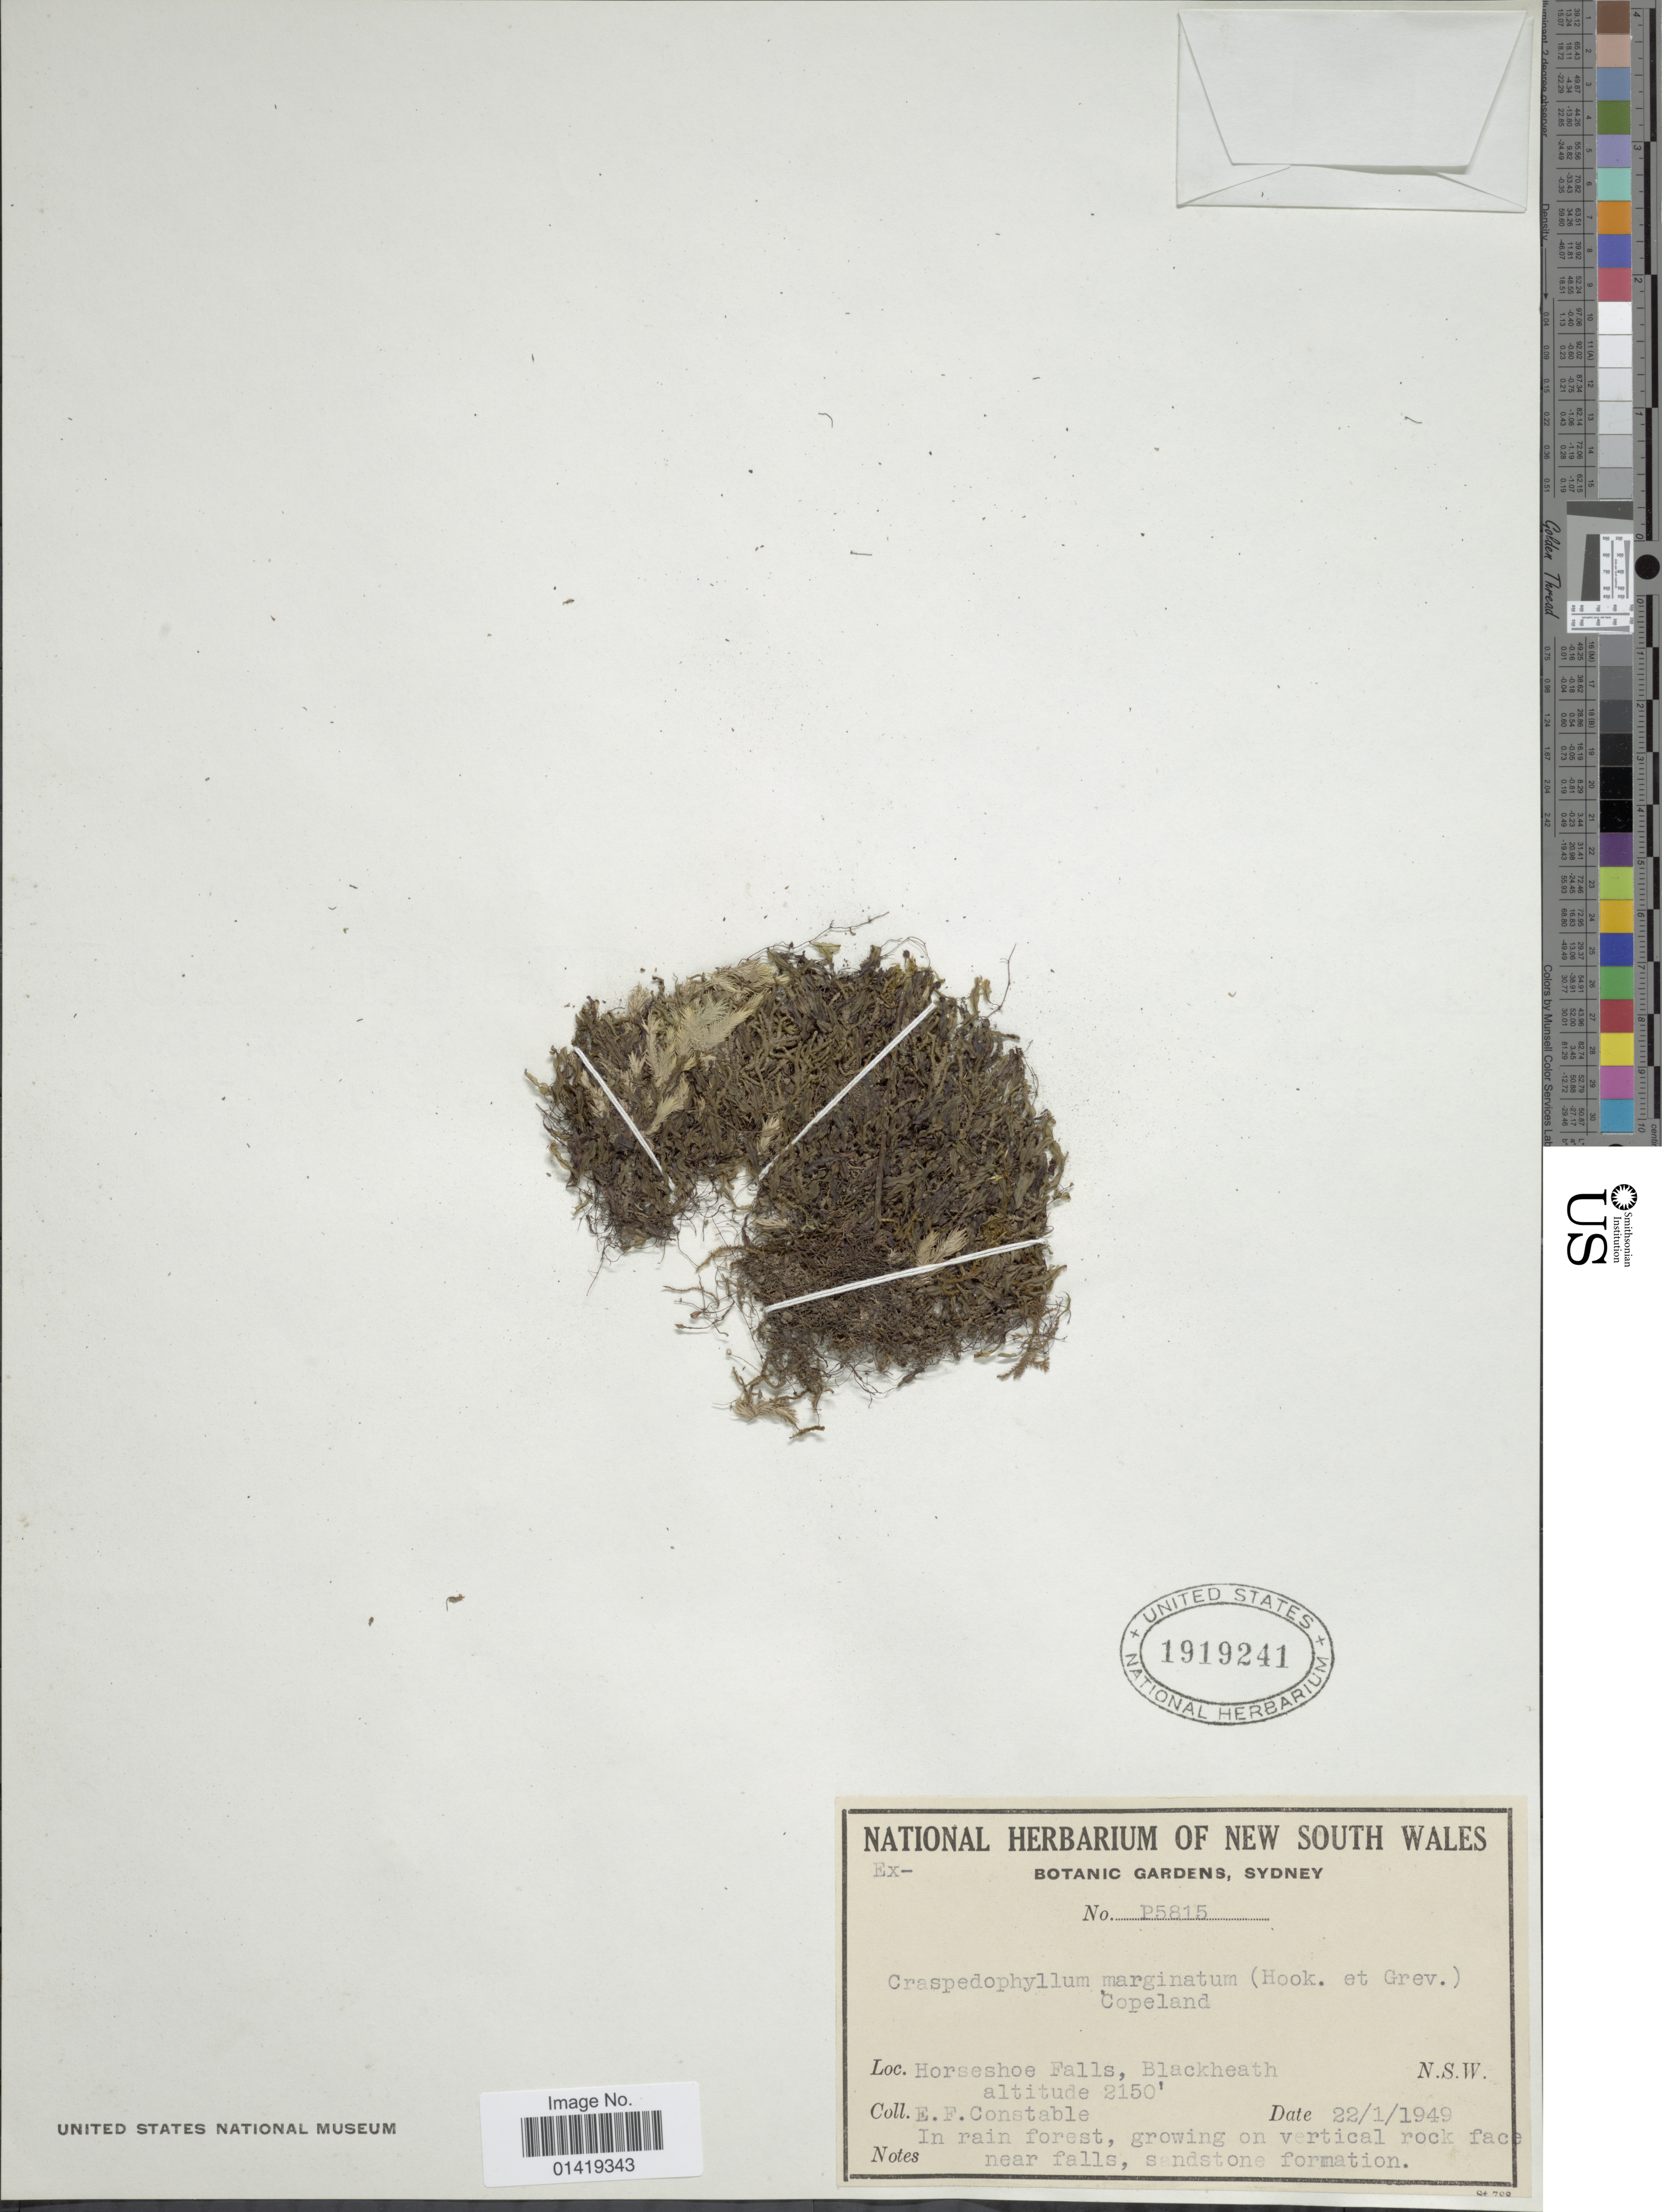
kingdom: Plantae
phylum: Tracheophyta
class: Polypodiopsida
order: Hymenophyllales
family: Hymenophyllaceae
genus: Hymenophyllum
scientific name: Hymenophyllum marginatum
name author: Hook. & Grev.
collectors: E. F. Constable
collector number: P5815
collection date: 1949-01-22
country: Australia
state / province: New South Wales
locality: Horseshoe falls, Blackheath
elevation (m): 655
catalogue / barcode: US 1919241